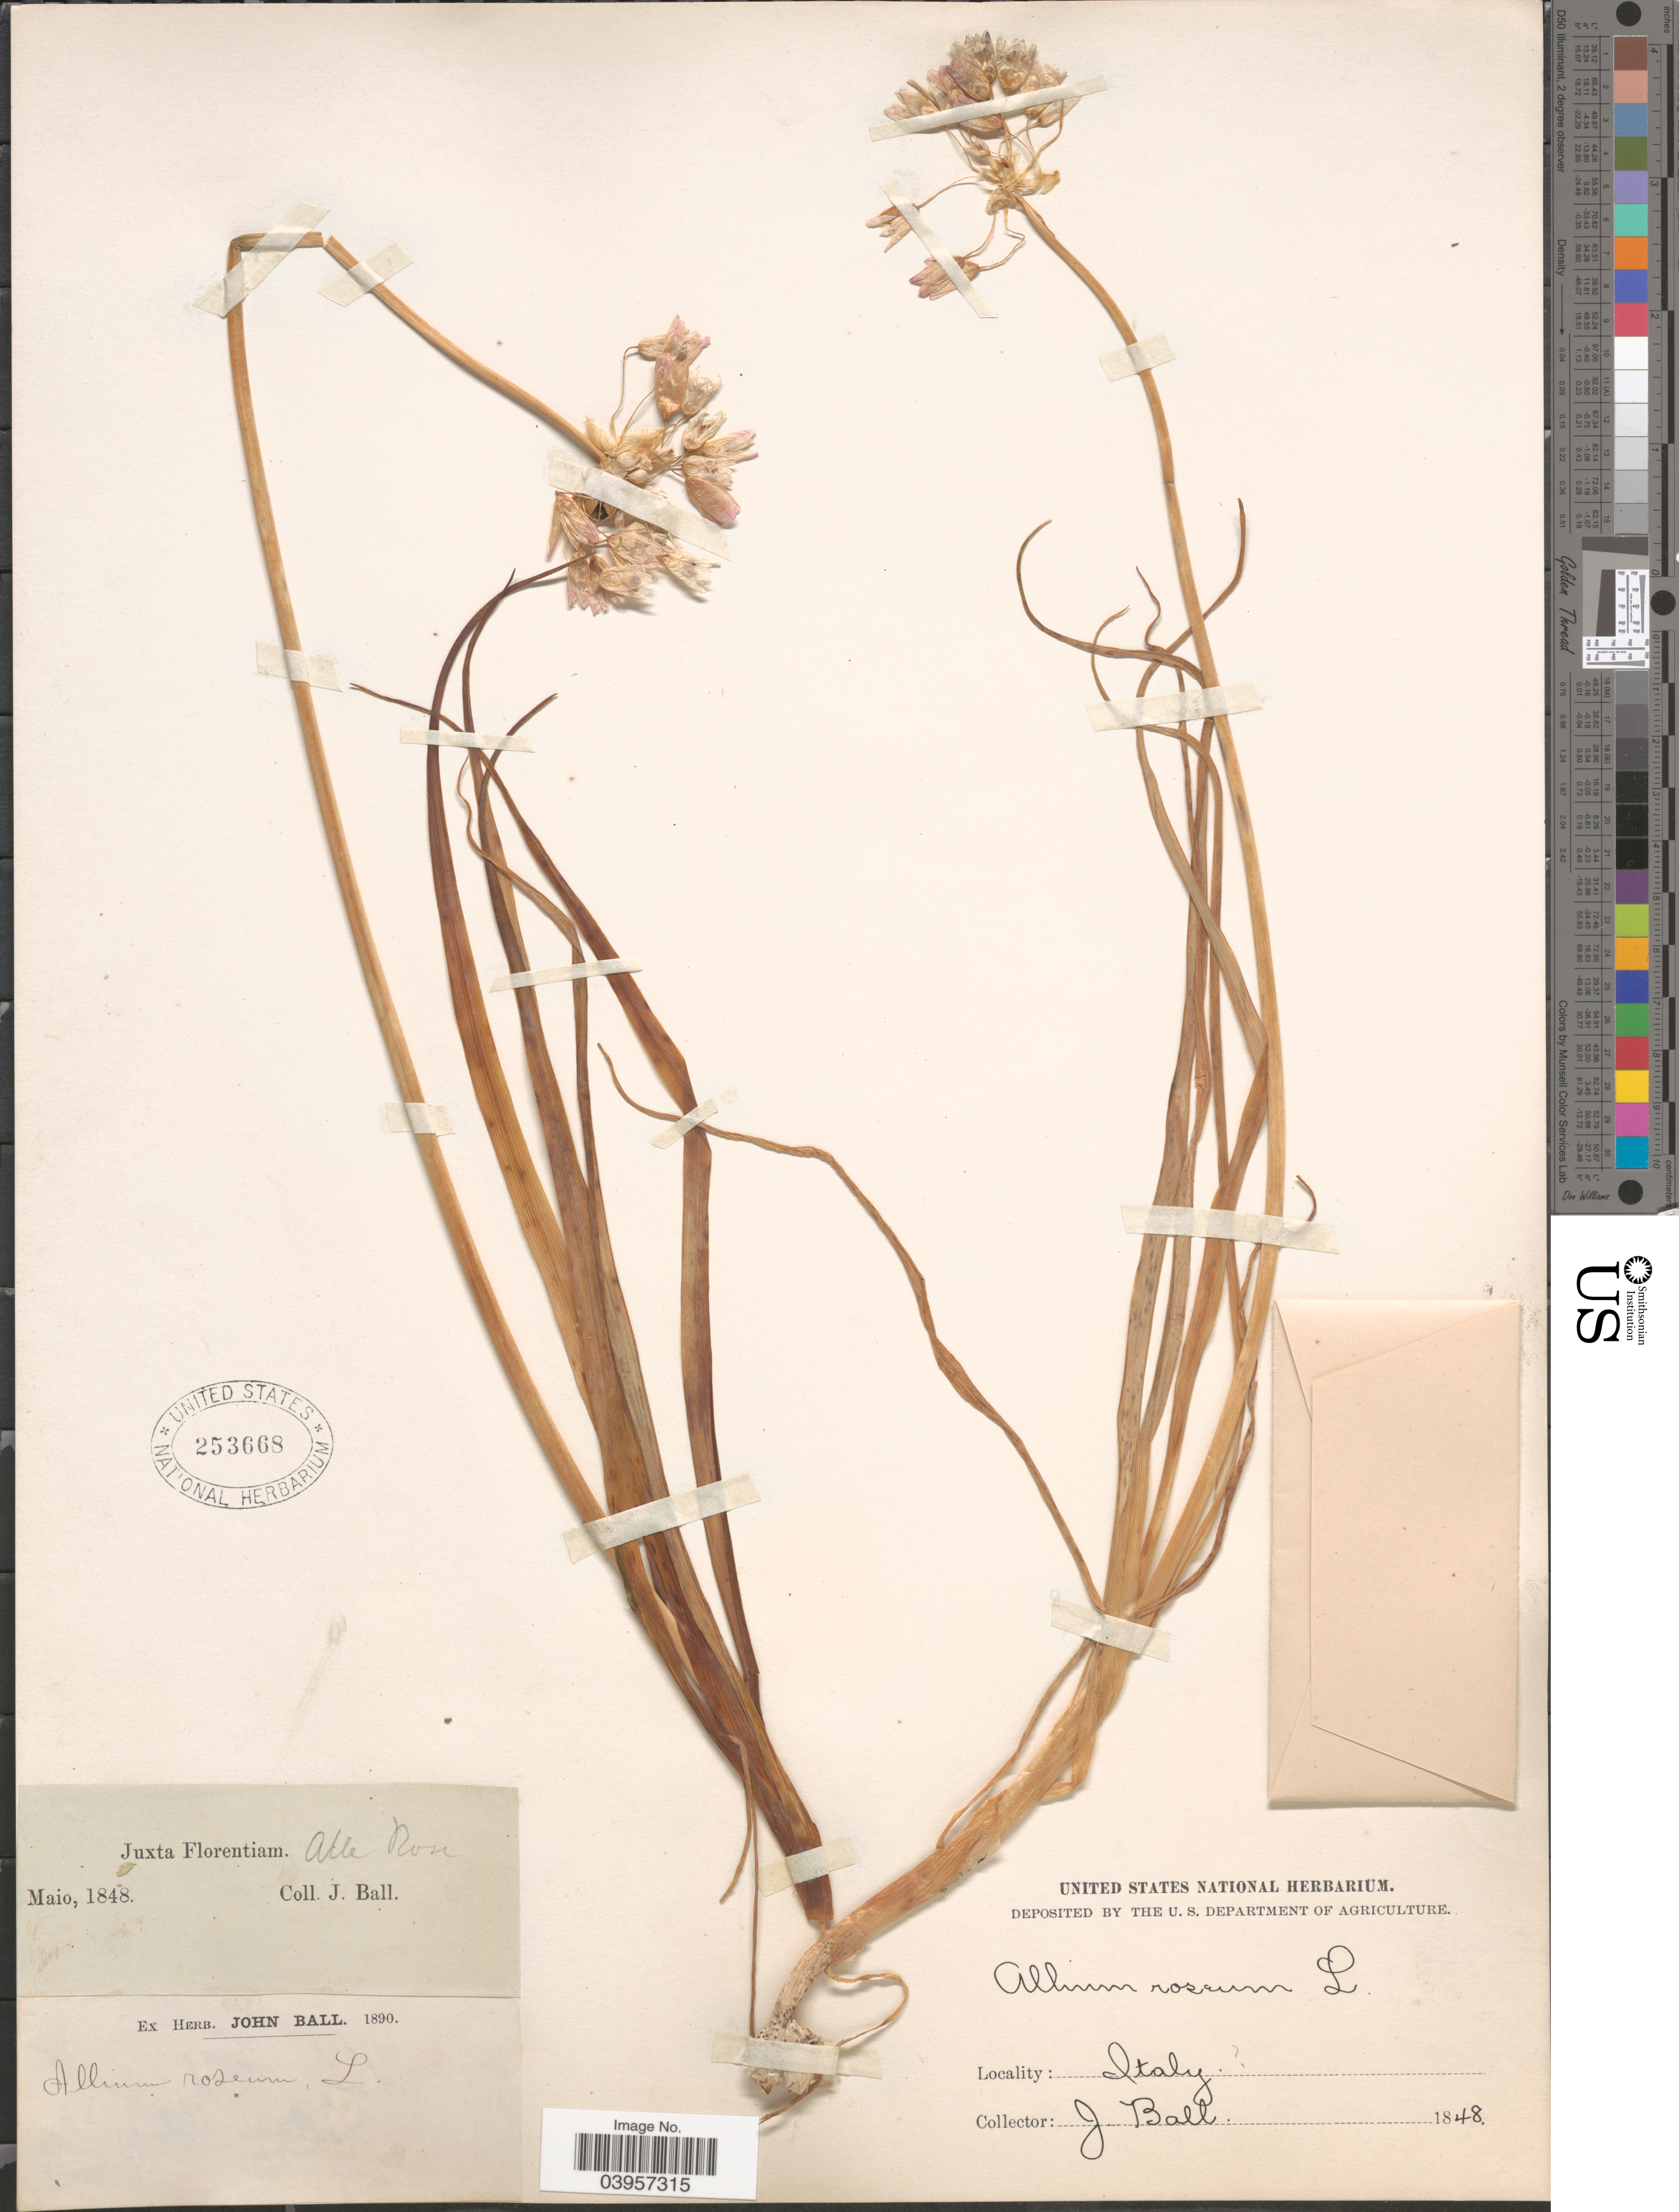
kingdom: Plantae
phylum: Tracheophyta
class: Liliopsida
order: Asparagales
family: Amaryllidaceae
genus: Allium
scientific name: Allium roseum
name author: L.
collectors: J. Ball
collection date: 1848-05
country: Italy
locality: Juxta. Allerona.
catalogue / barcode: US 253668